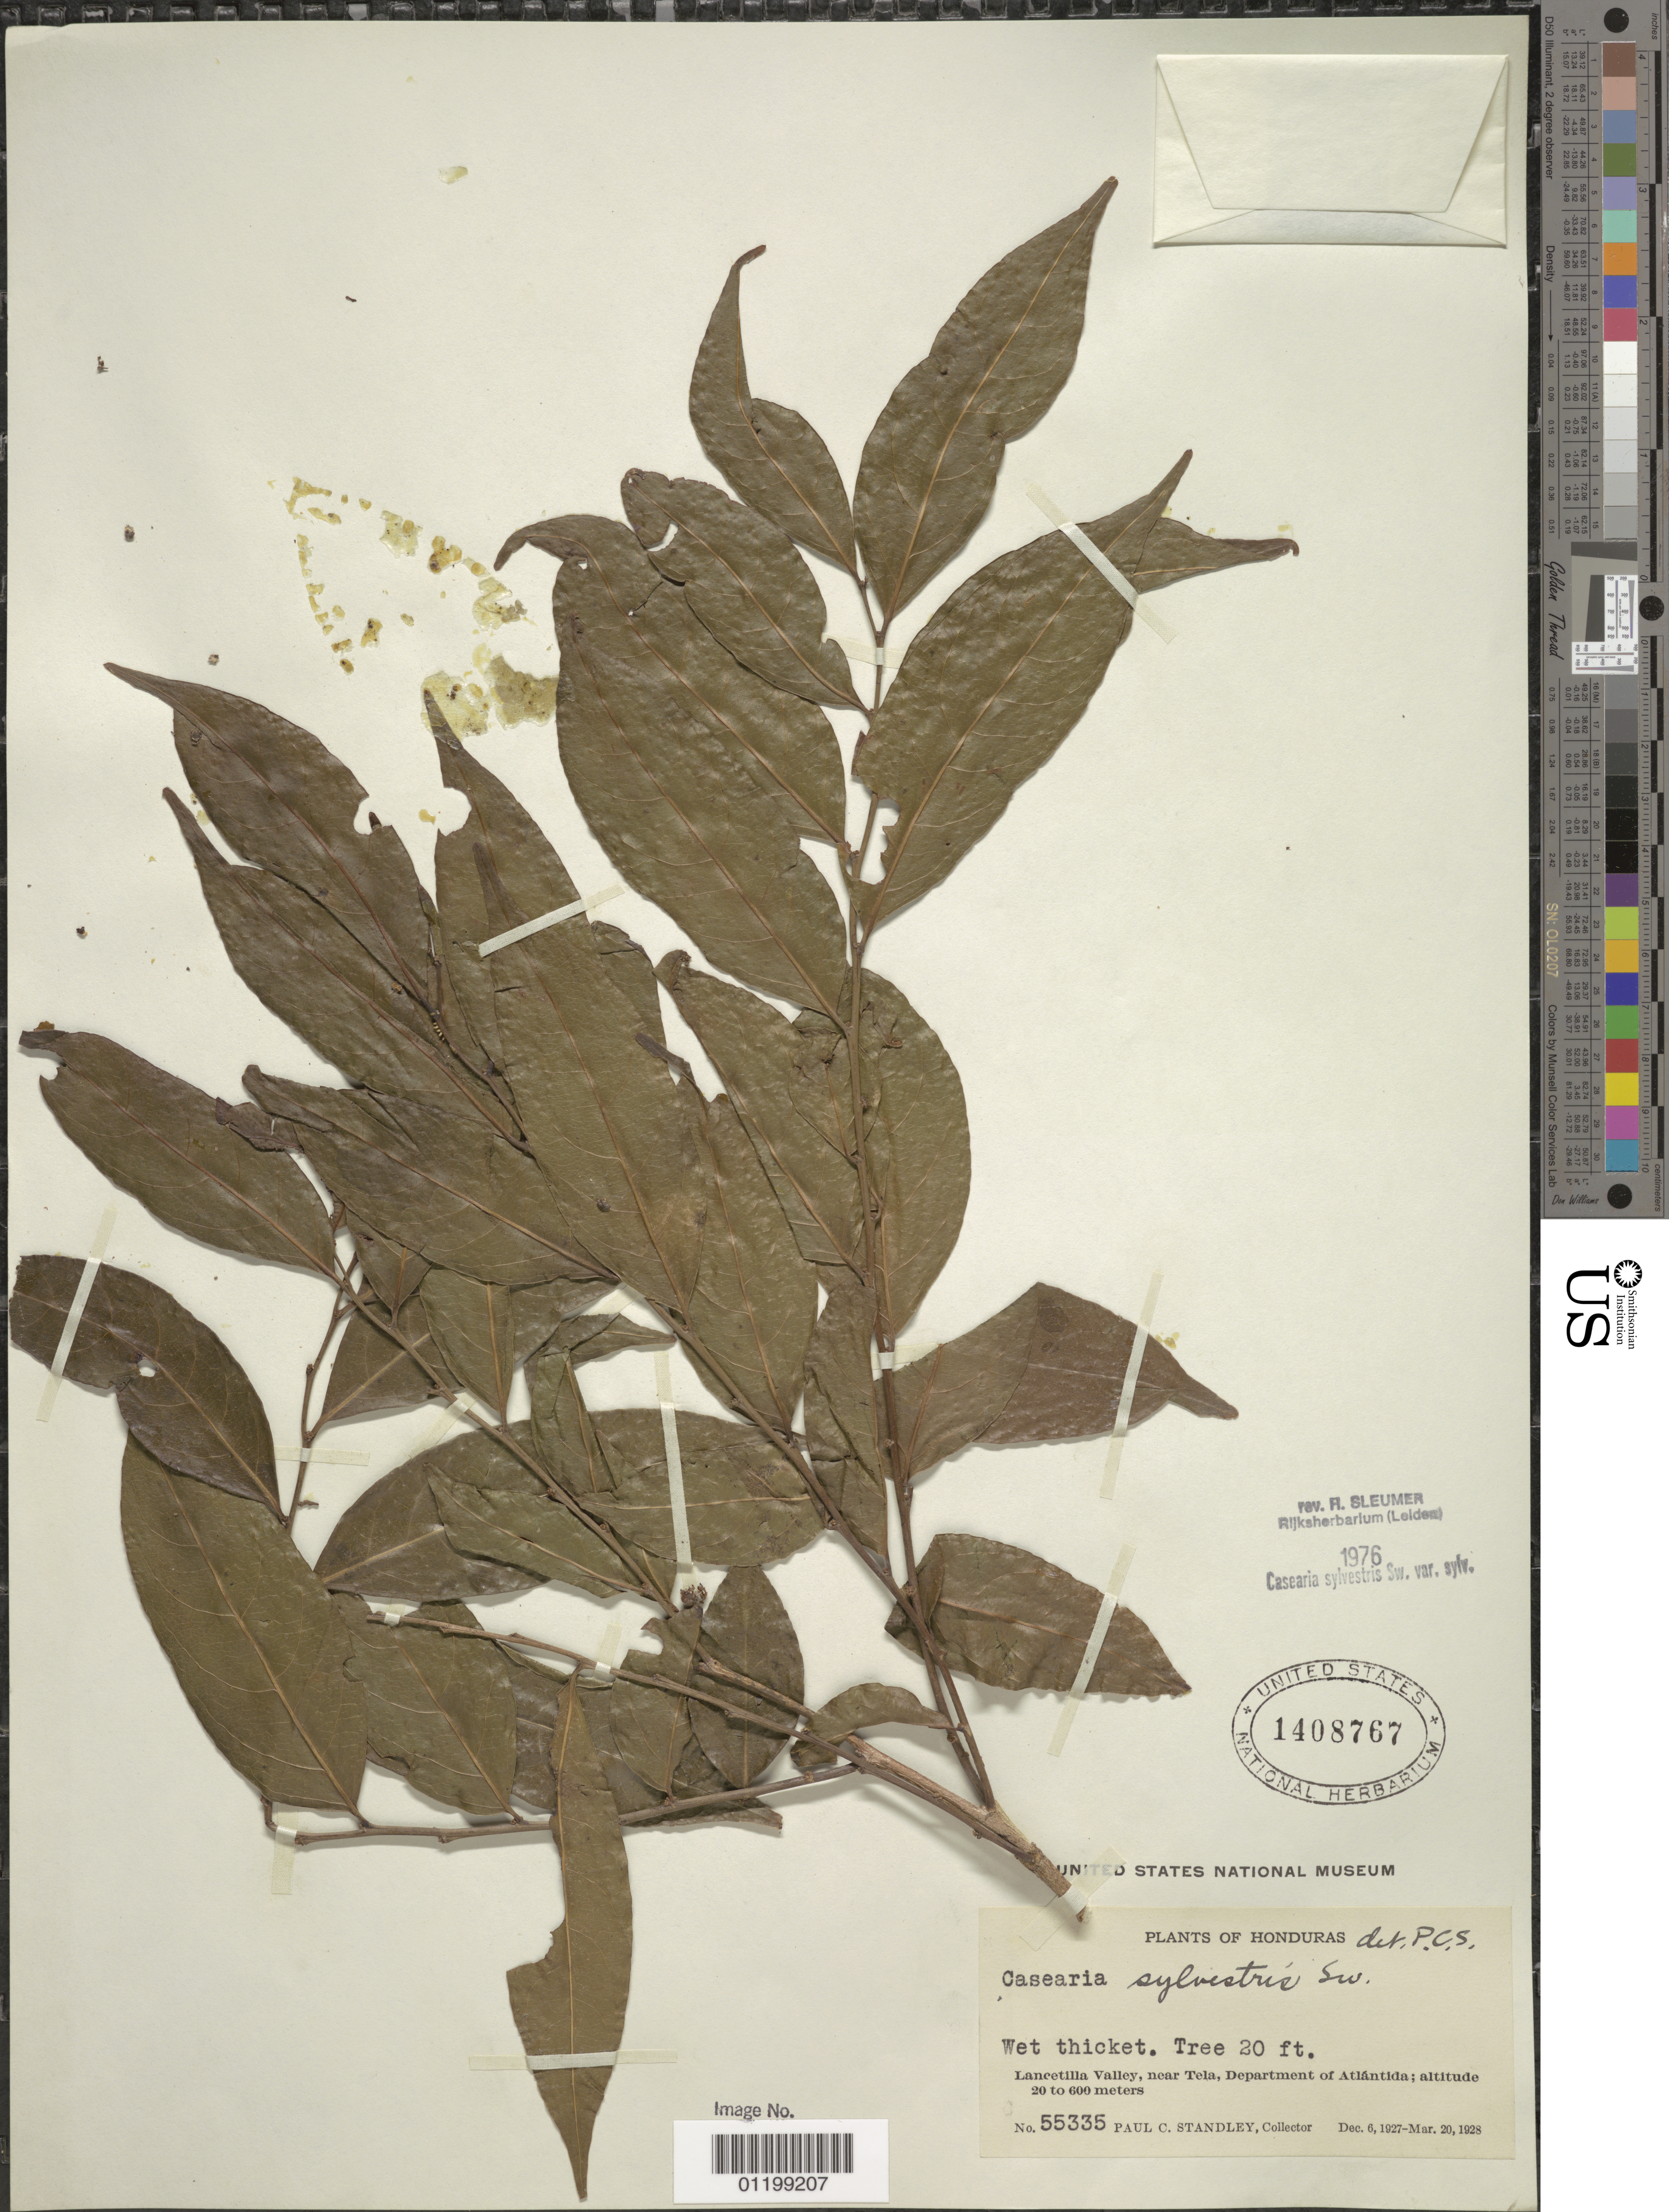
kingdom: Plantae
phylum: Tracheophyta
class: Magnoliopsida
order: Malpighiales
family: Salicaceae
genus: Casearia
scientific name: Casearia sylvestris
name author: Sw.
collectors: P. C. Standley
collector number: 55335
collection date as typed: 06 Dec 1927 to 20 Mar 1928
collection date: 1927-12-06/1928-03-20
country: Honduras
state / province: Atlántida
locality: Lancetilla Valley, near Tela, Department of Atlántida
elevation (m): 20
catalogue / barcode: US 1408767